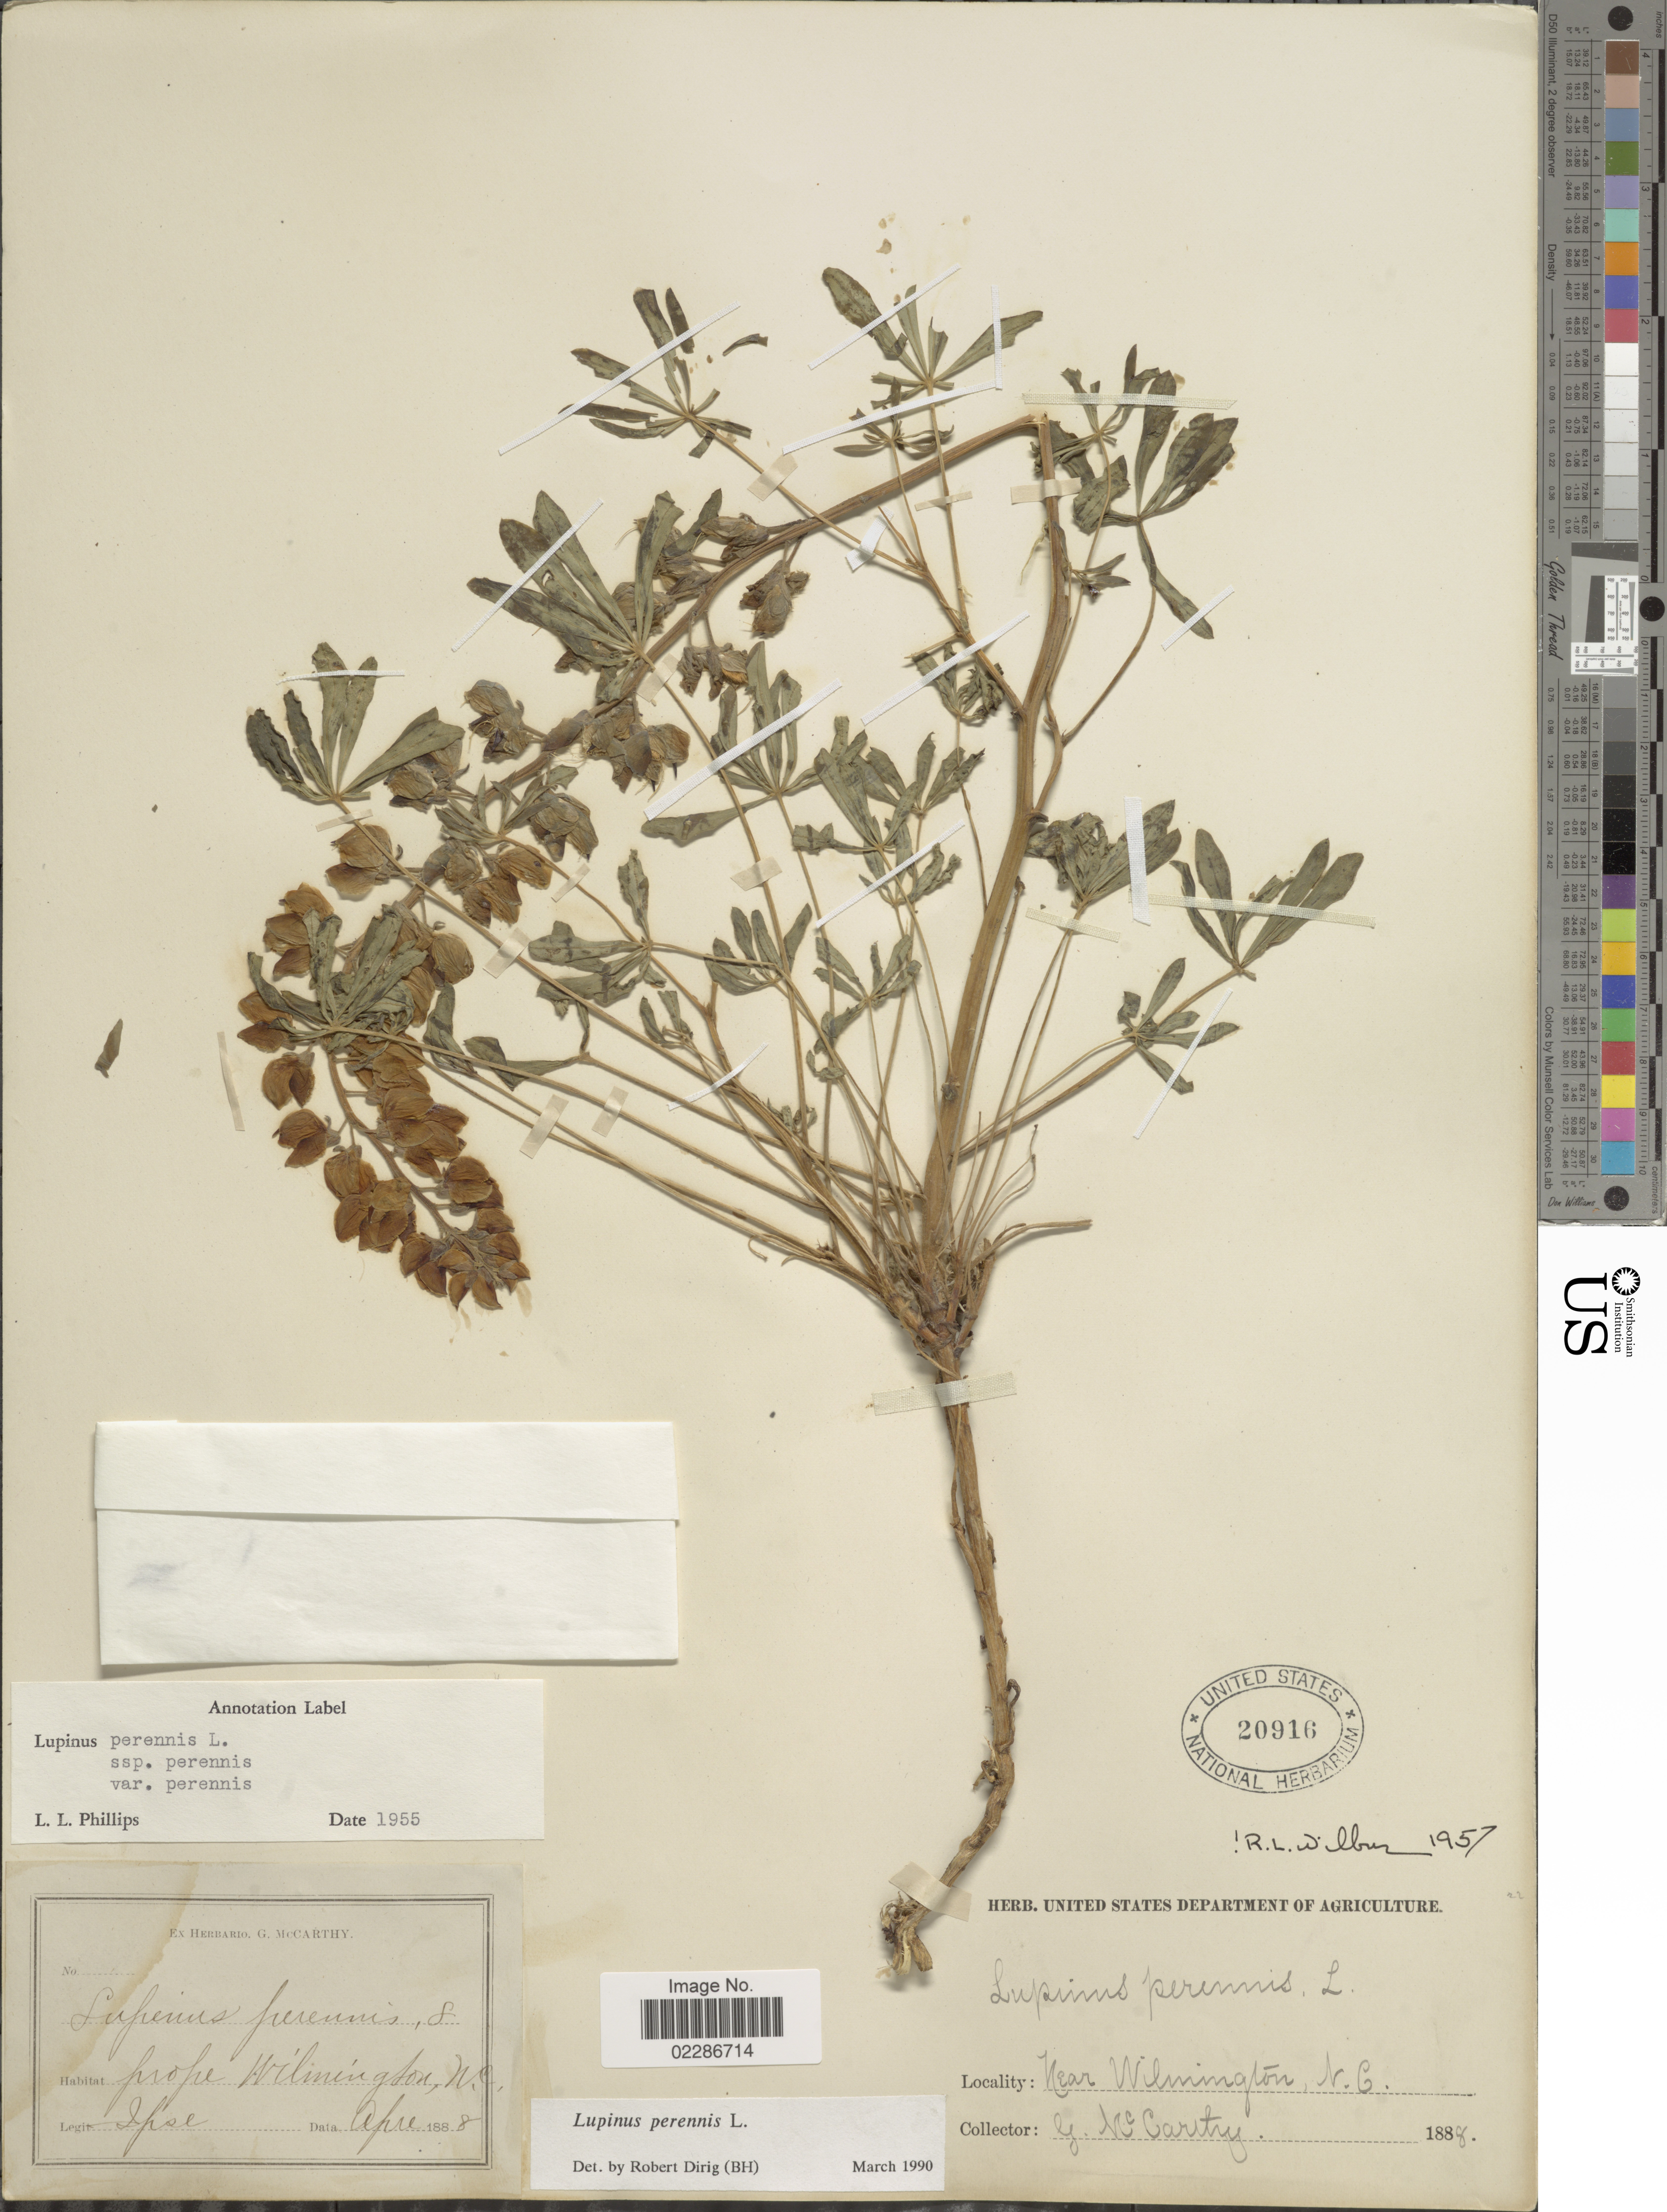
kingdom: Plantae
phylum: Tracheophyta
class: Magnoliopsida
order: Fabales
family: Fabaceae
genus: Lupinus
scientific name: Lupinus perennis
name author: L.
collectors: G. McCarthy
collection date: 1888-04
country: United States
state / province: North Carolina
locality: Near Wilmington, prope Wilmington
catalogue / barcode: US 20916